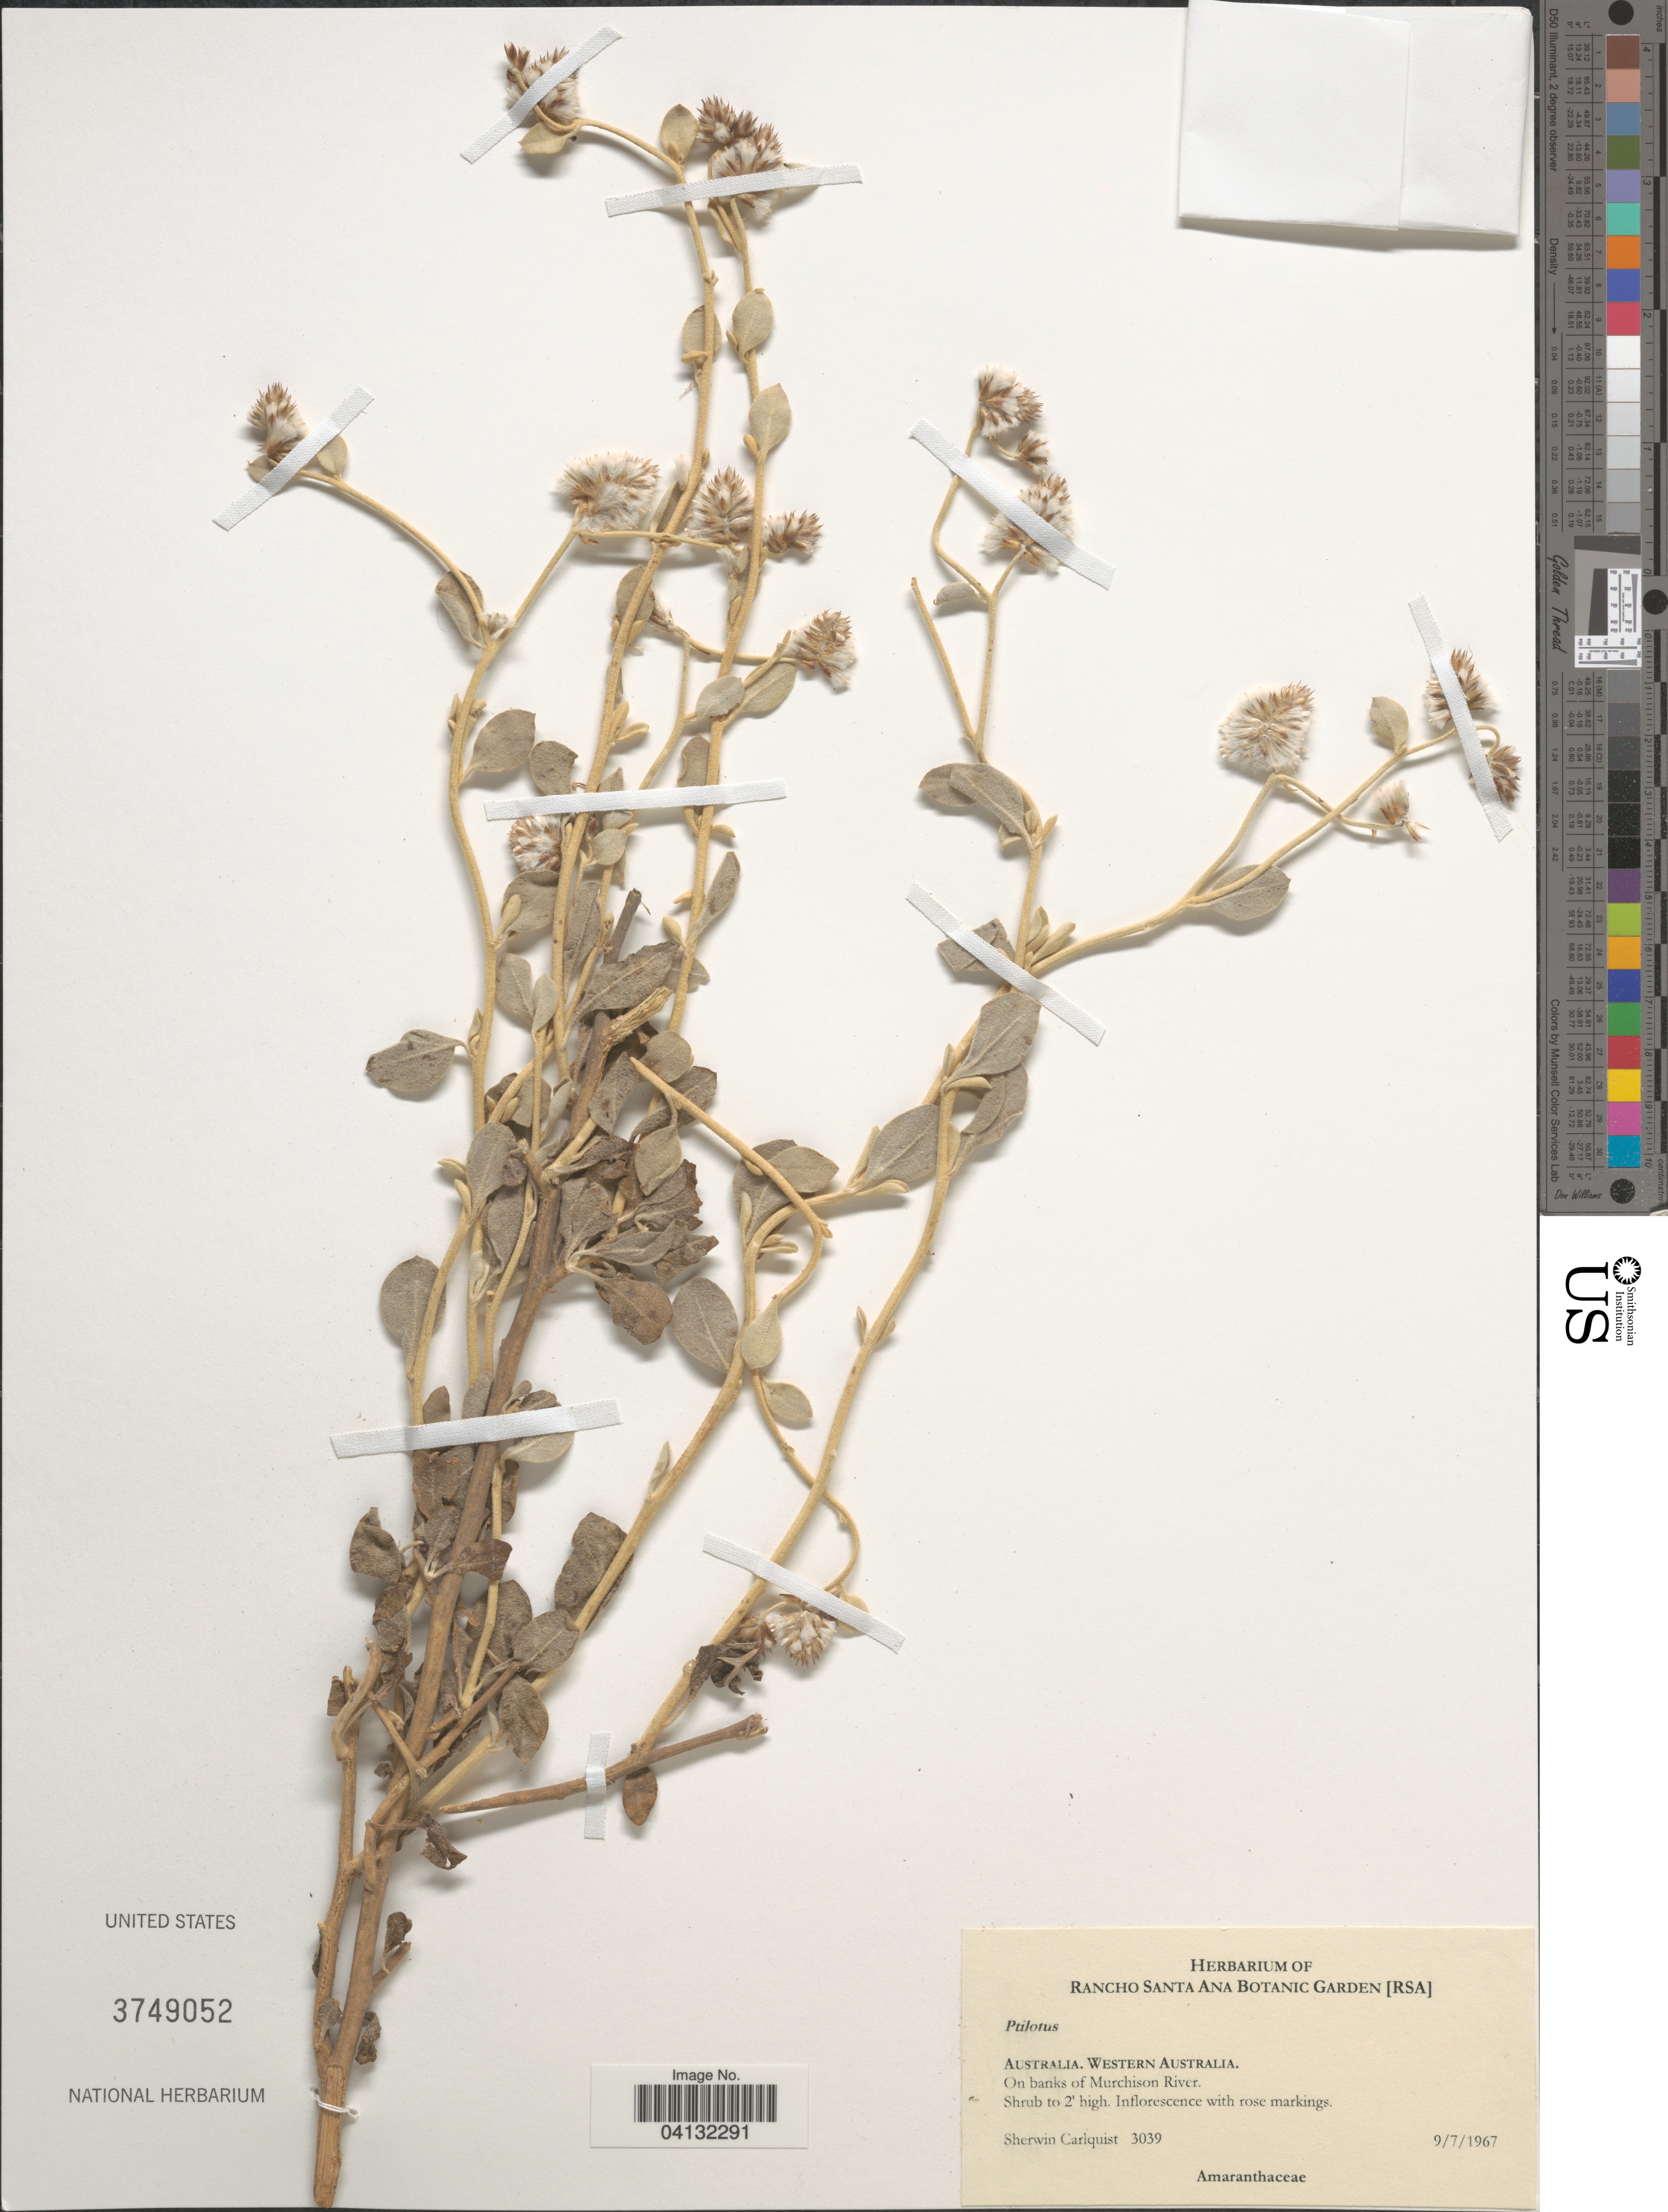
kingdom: Plantae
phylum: Tracheophyta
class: Magnoliopsida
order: Caryophyllales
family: Amaranthaceae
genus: Ptilotus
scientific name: Ptilotus sp.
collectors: S. Carlquist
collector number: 3039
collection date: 1967-09-07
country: Australia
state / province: Western Australia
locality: On banks of Murchison River.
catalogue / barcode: US 3749052